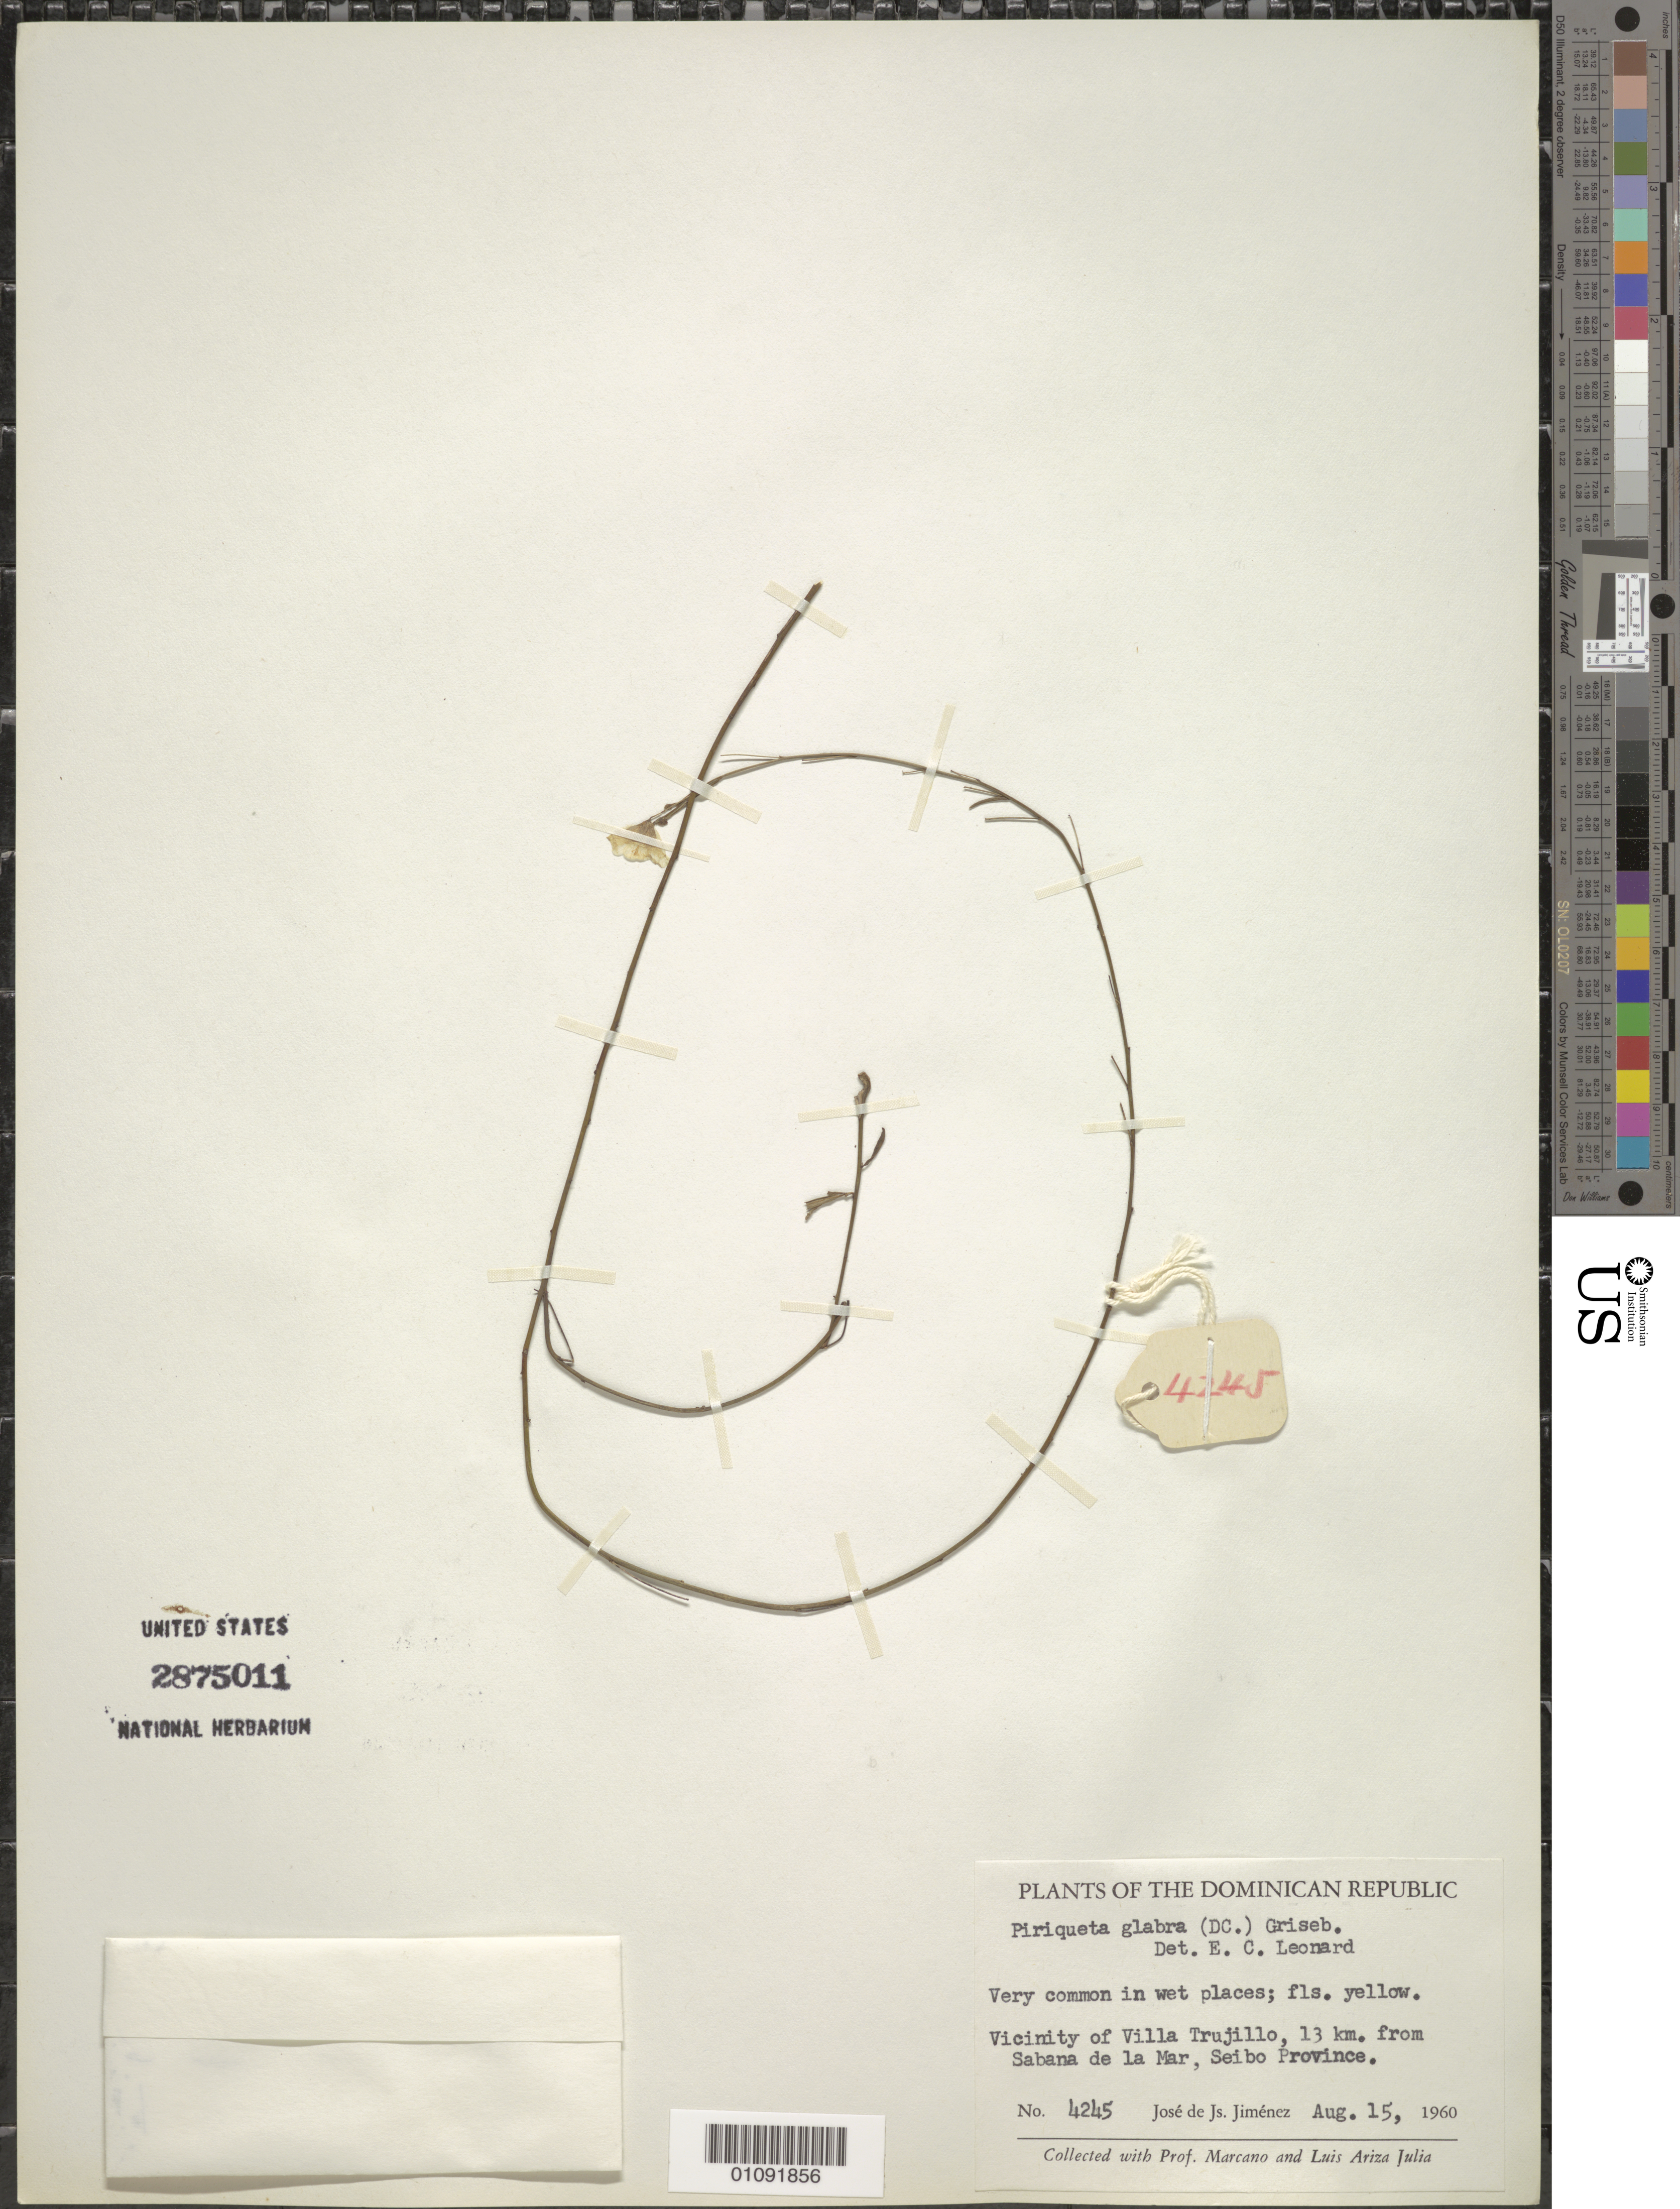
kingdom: Plantae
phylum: Tracheophyta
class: Magnoliopsida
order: Malpighiales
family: Turneraceae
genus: Piriqueta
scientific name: Piriqueta cistoides subsp. caroliniana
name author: (Walter) Arbo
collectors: J. J. Jiménez Almonte, F. S. Earle & C. Gager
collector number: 4245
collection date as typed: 15 Aug 1960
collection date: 1960-08-15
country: Dominican Republic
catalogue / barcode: US 2875011